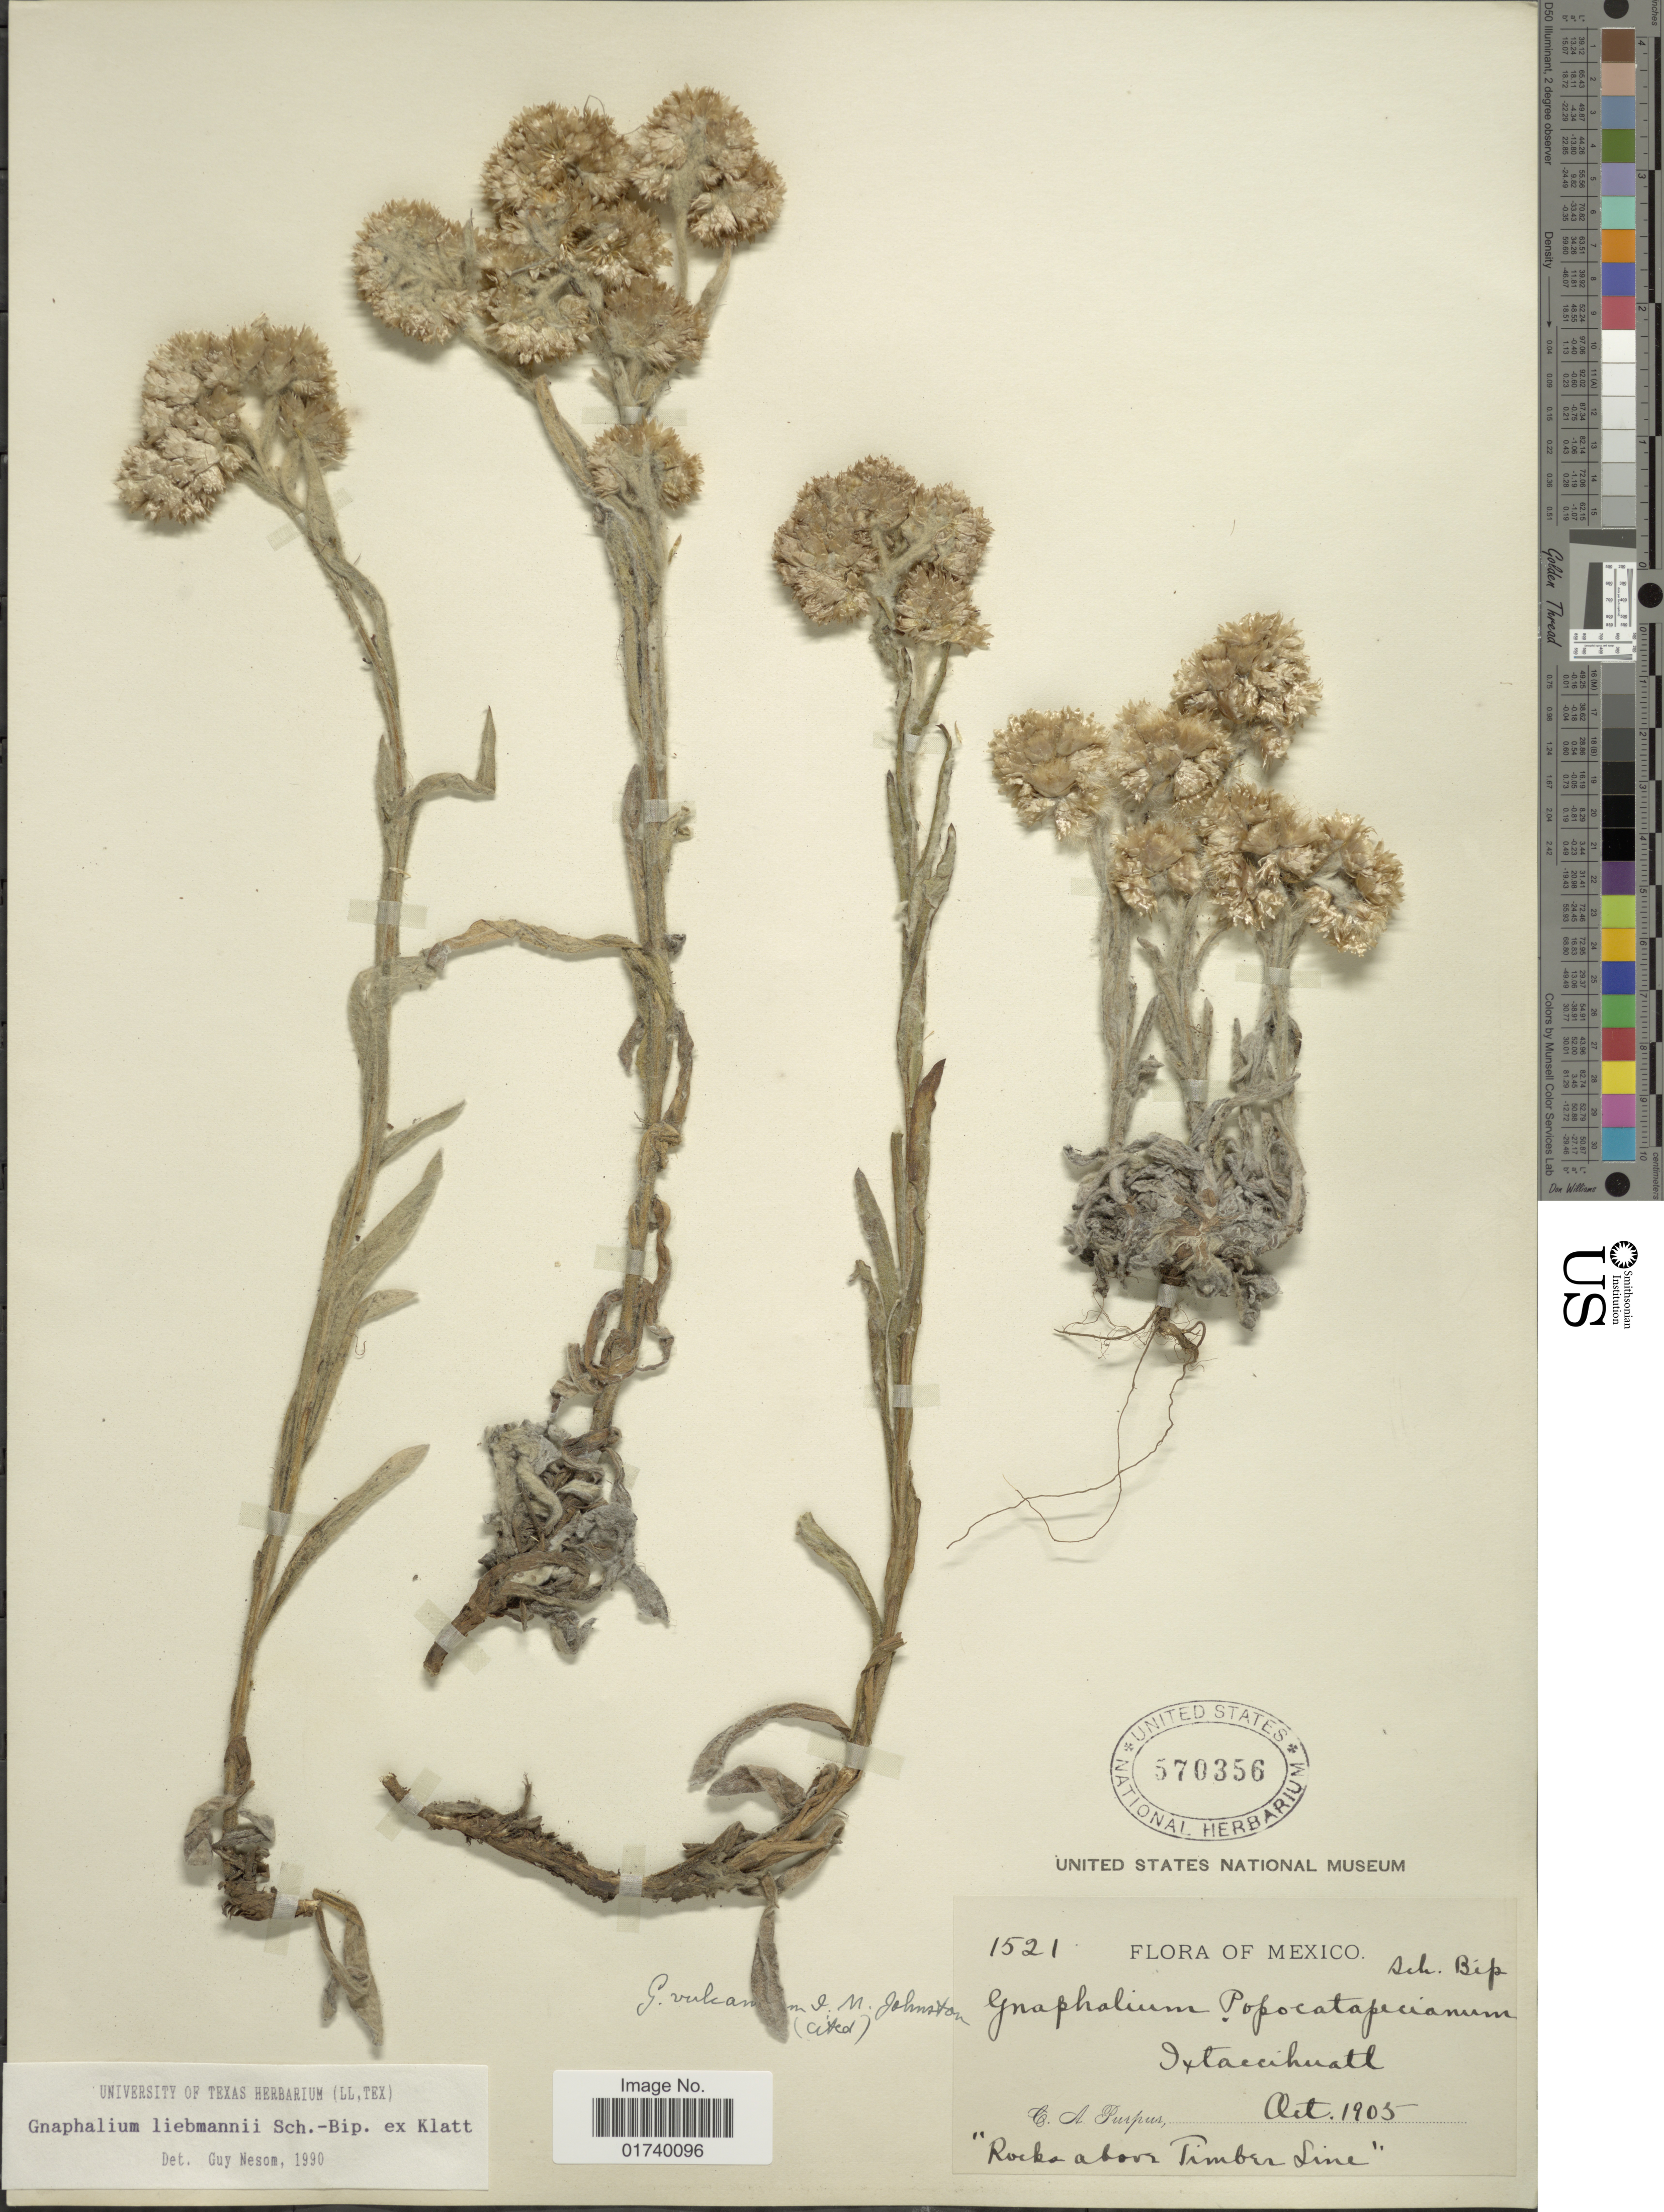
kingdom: Plantae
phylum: Tracheophyta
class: Magnoliopsida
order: Asterales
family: Asteraceae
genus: Pseudognaphalium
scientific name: Pseudognaphalium liebmannii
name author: (Sch. Bip. ex Klatt) Anderb.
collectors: C. A. Purpus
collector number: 1521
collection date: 1905-10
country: Mexico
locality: Ixataccihuatl.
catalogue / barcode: US 570356